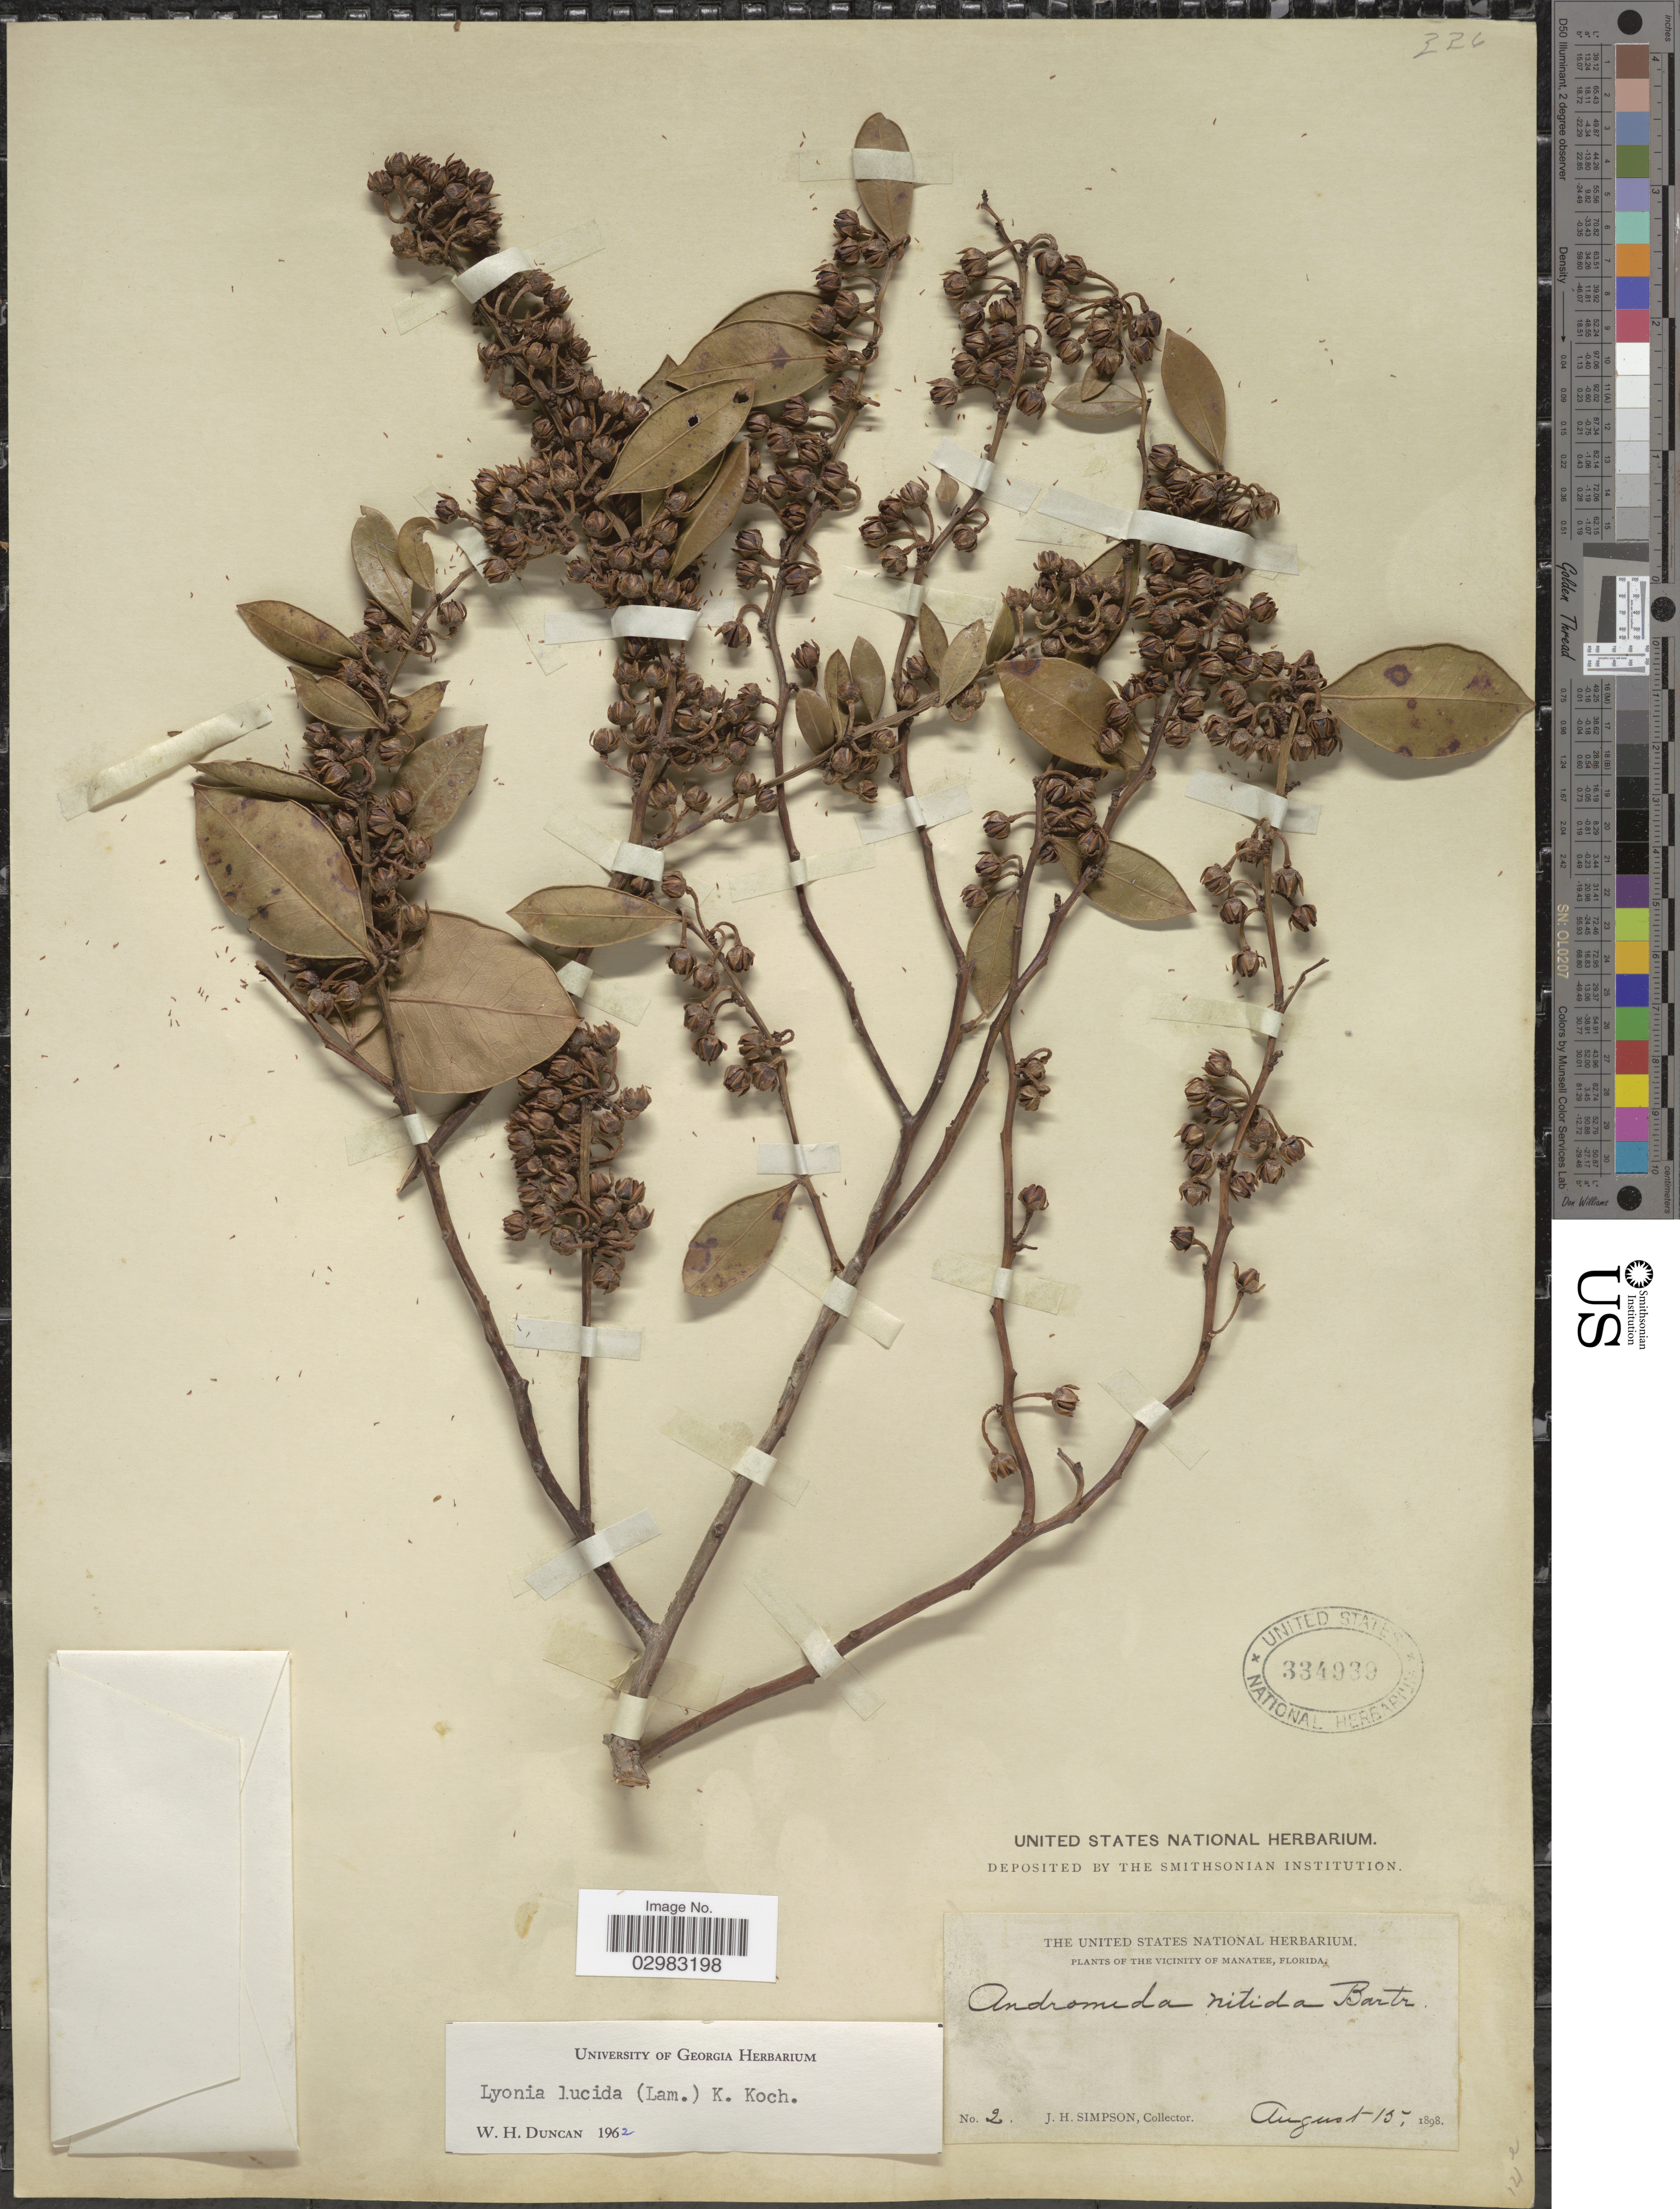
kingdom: Plantae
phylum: Tracheophyta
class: Magnoliopsida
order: Ericales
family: Ericaceae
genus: Lyonia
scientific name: Lyonia lucida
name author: K. Koch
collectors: J. H. Simpson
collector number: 2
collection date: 1898-08-15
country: United States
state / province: Florida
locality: Vicinity of Manatee.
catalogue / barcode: US 334939